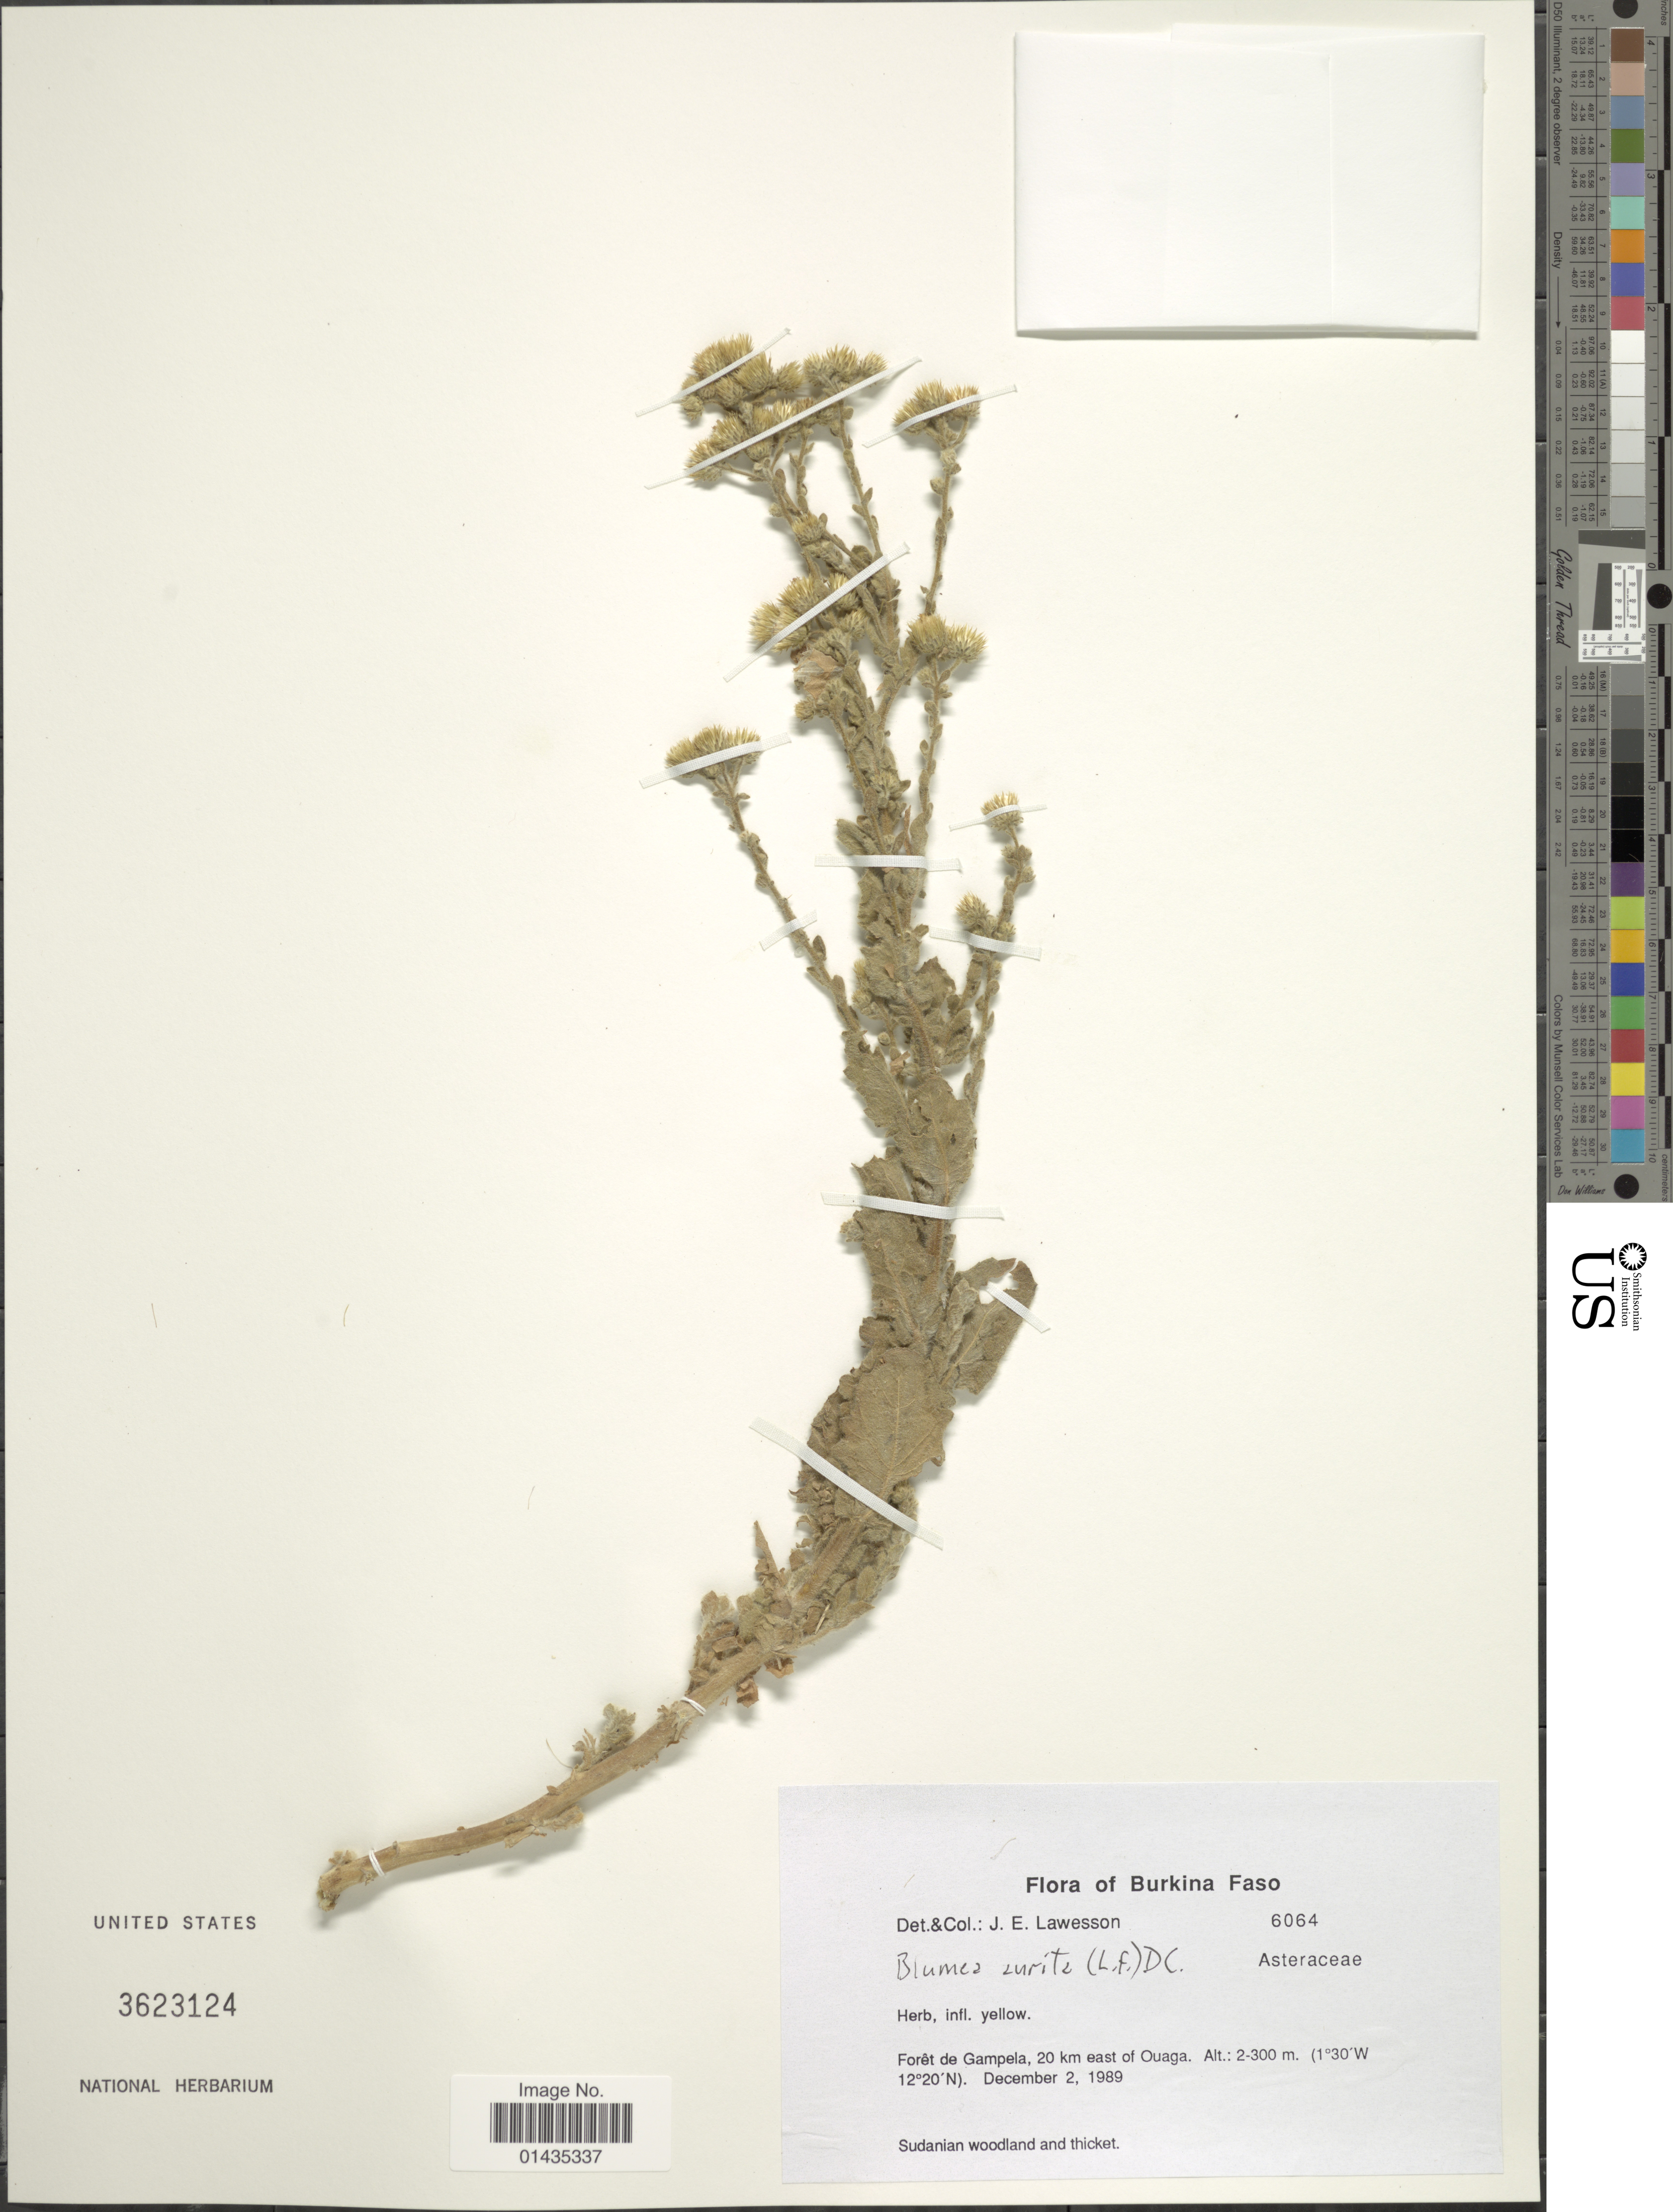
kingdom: Plantae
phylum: Tracheophyta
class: Magnoliopsida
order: Asterales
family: Asteraceae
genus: Blumea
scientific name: Blumea luvita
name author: (L. f.) DC.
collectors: J. Lawesson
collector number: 6064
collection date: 1989-12-02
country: Burkina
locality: Burkina Faso, Foret de Gampela, 20 km east of Ouaga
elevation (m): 200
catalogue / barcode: US 3623124